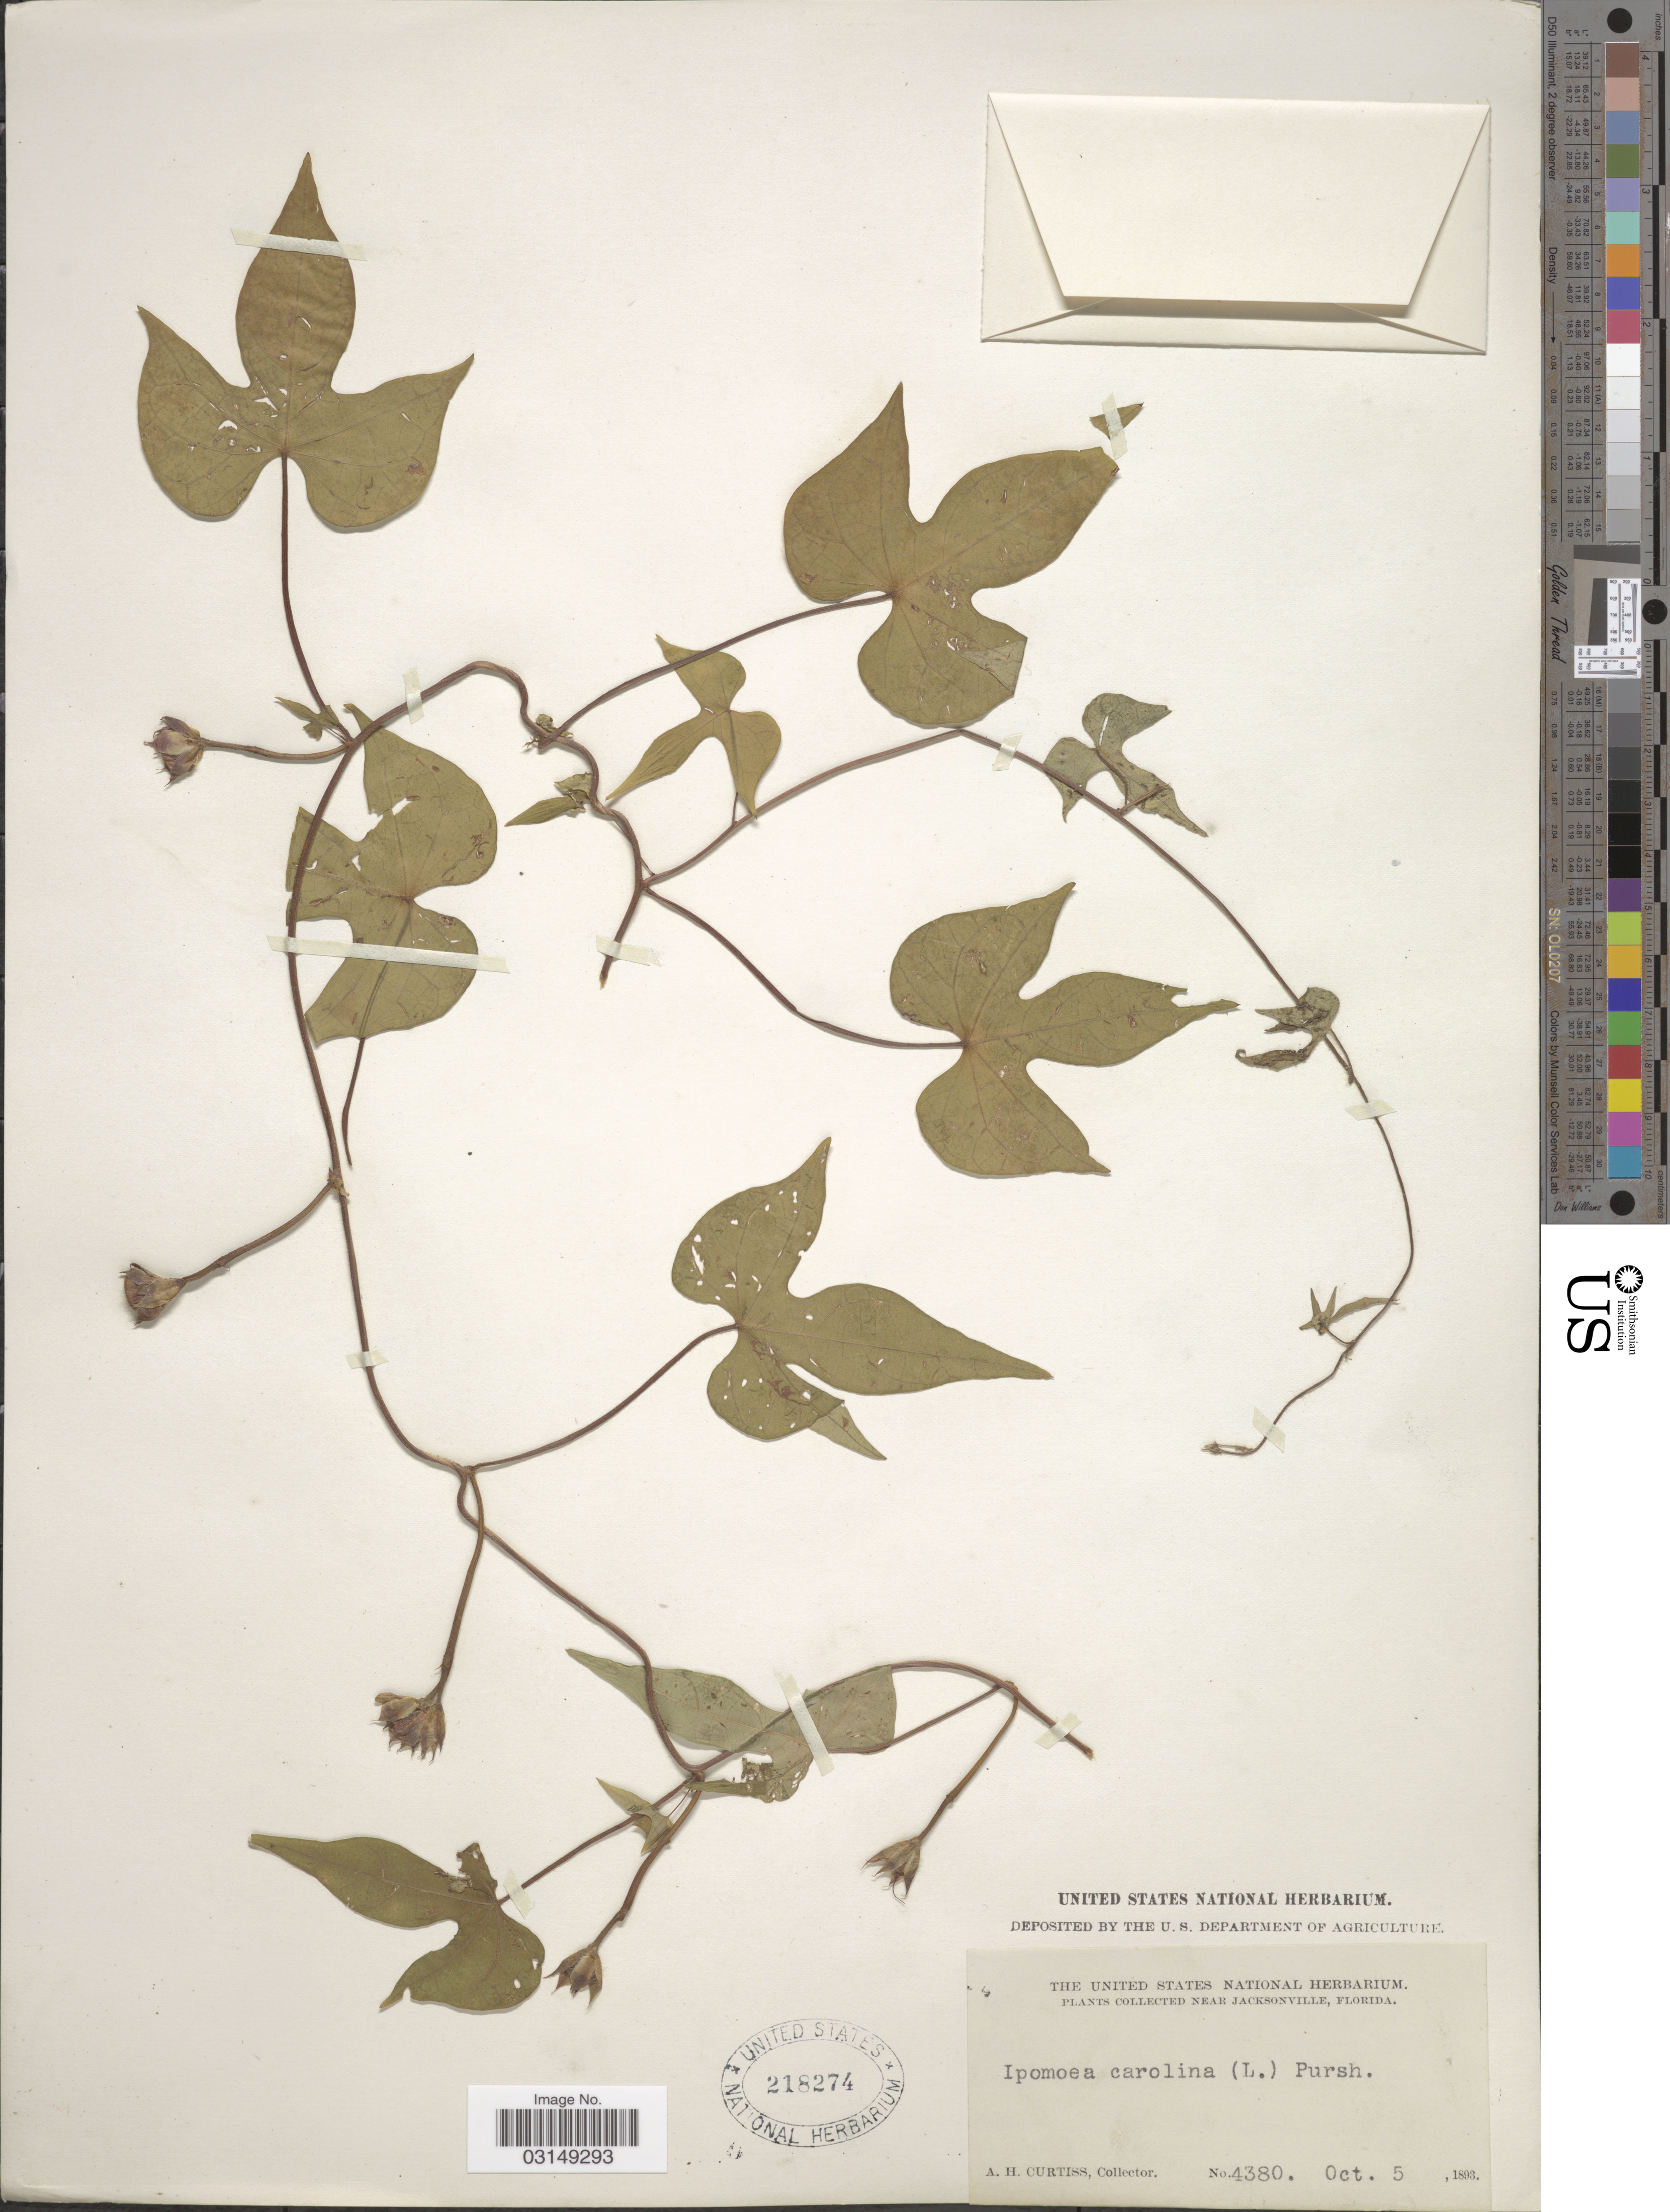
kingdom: Plantae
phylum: Tracheophyta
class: Magnoliopsida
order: Solanales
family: Convolvulaceae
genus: Ipomoea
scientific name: Ipomoea trichocarpa var. trichocarpa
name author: Elliott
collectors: A. H. Curtiss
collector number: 4380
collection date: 1893-10-05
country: United States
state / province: Florida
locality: Near Jacksonville.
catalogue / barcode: US 218274